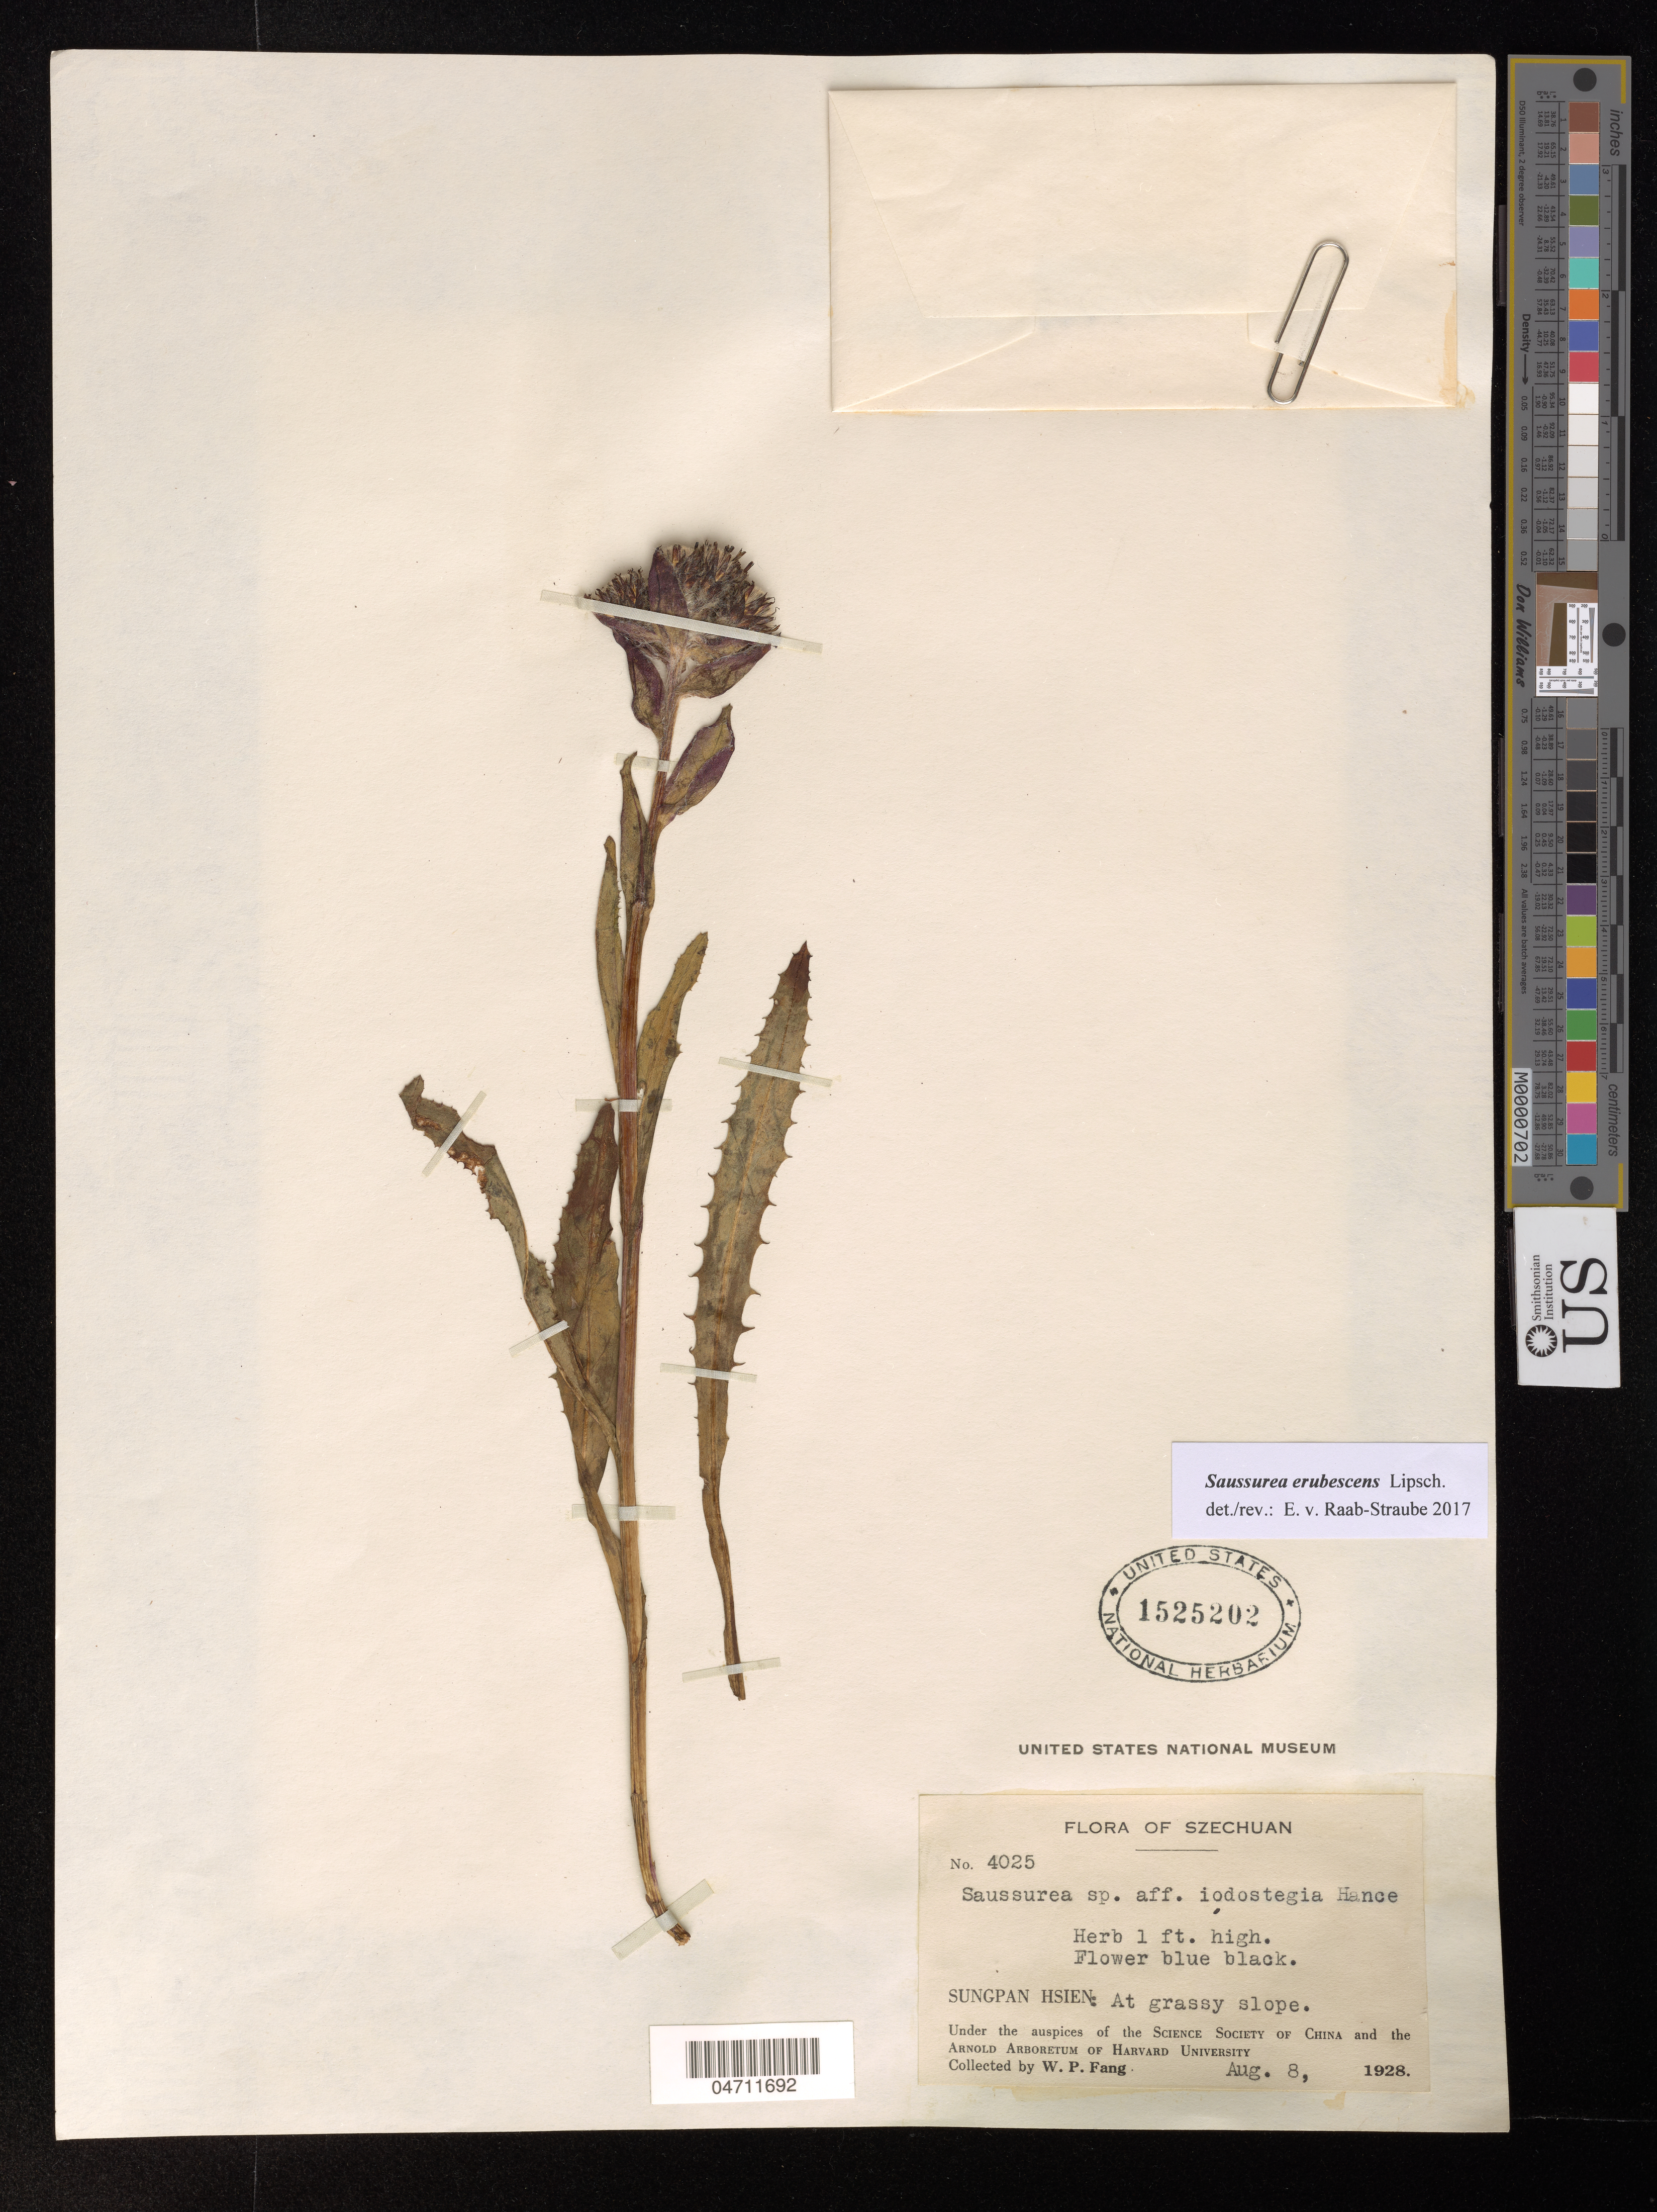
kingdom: Plantae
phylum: Tracheophyta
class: Magnoliopsida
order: Asterales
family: Asteraceae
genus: Saussurea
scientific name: Saussurea erubescens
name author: Lipsch.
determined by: Raab-Straube, Eckhard von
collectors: W. P. Fang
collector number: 4025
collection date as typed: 08 Aug 1928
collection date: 1928-08-08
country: China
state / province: Sichuan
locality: Sungpan Hsien.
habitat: At grassy slope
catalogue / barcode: US 1525202